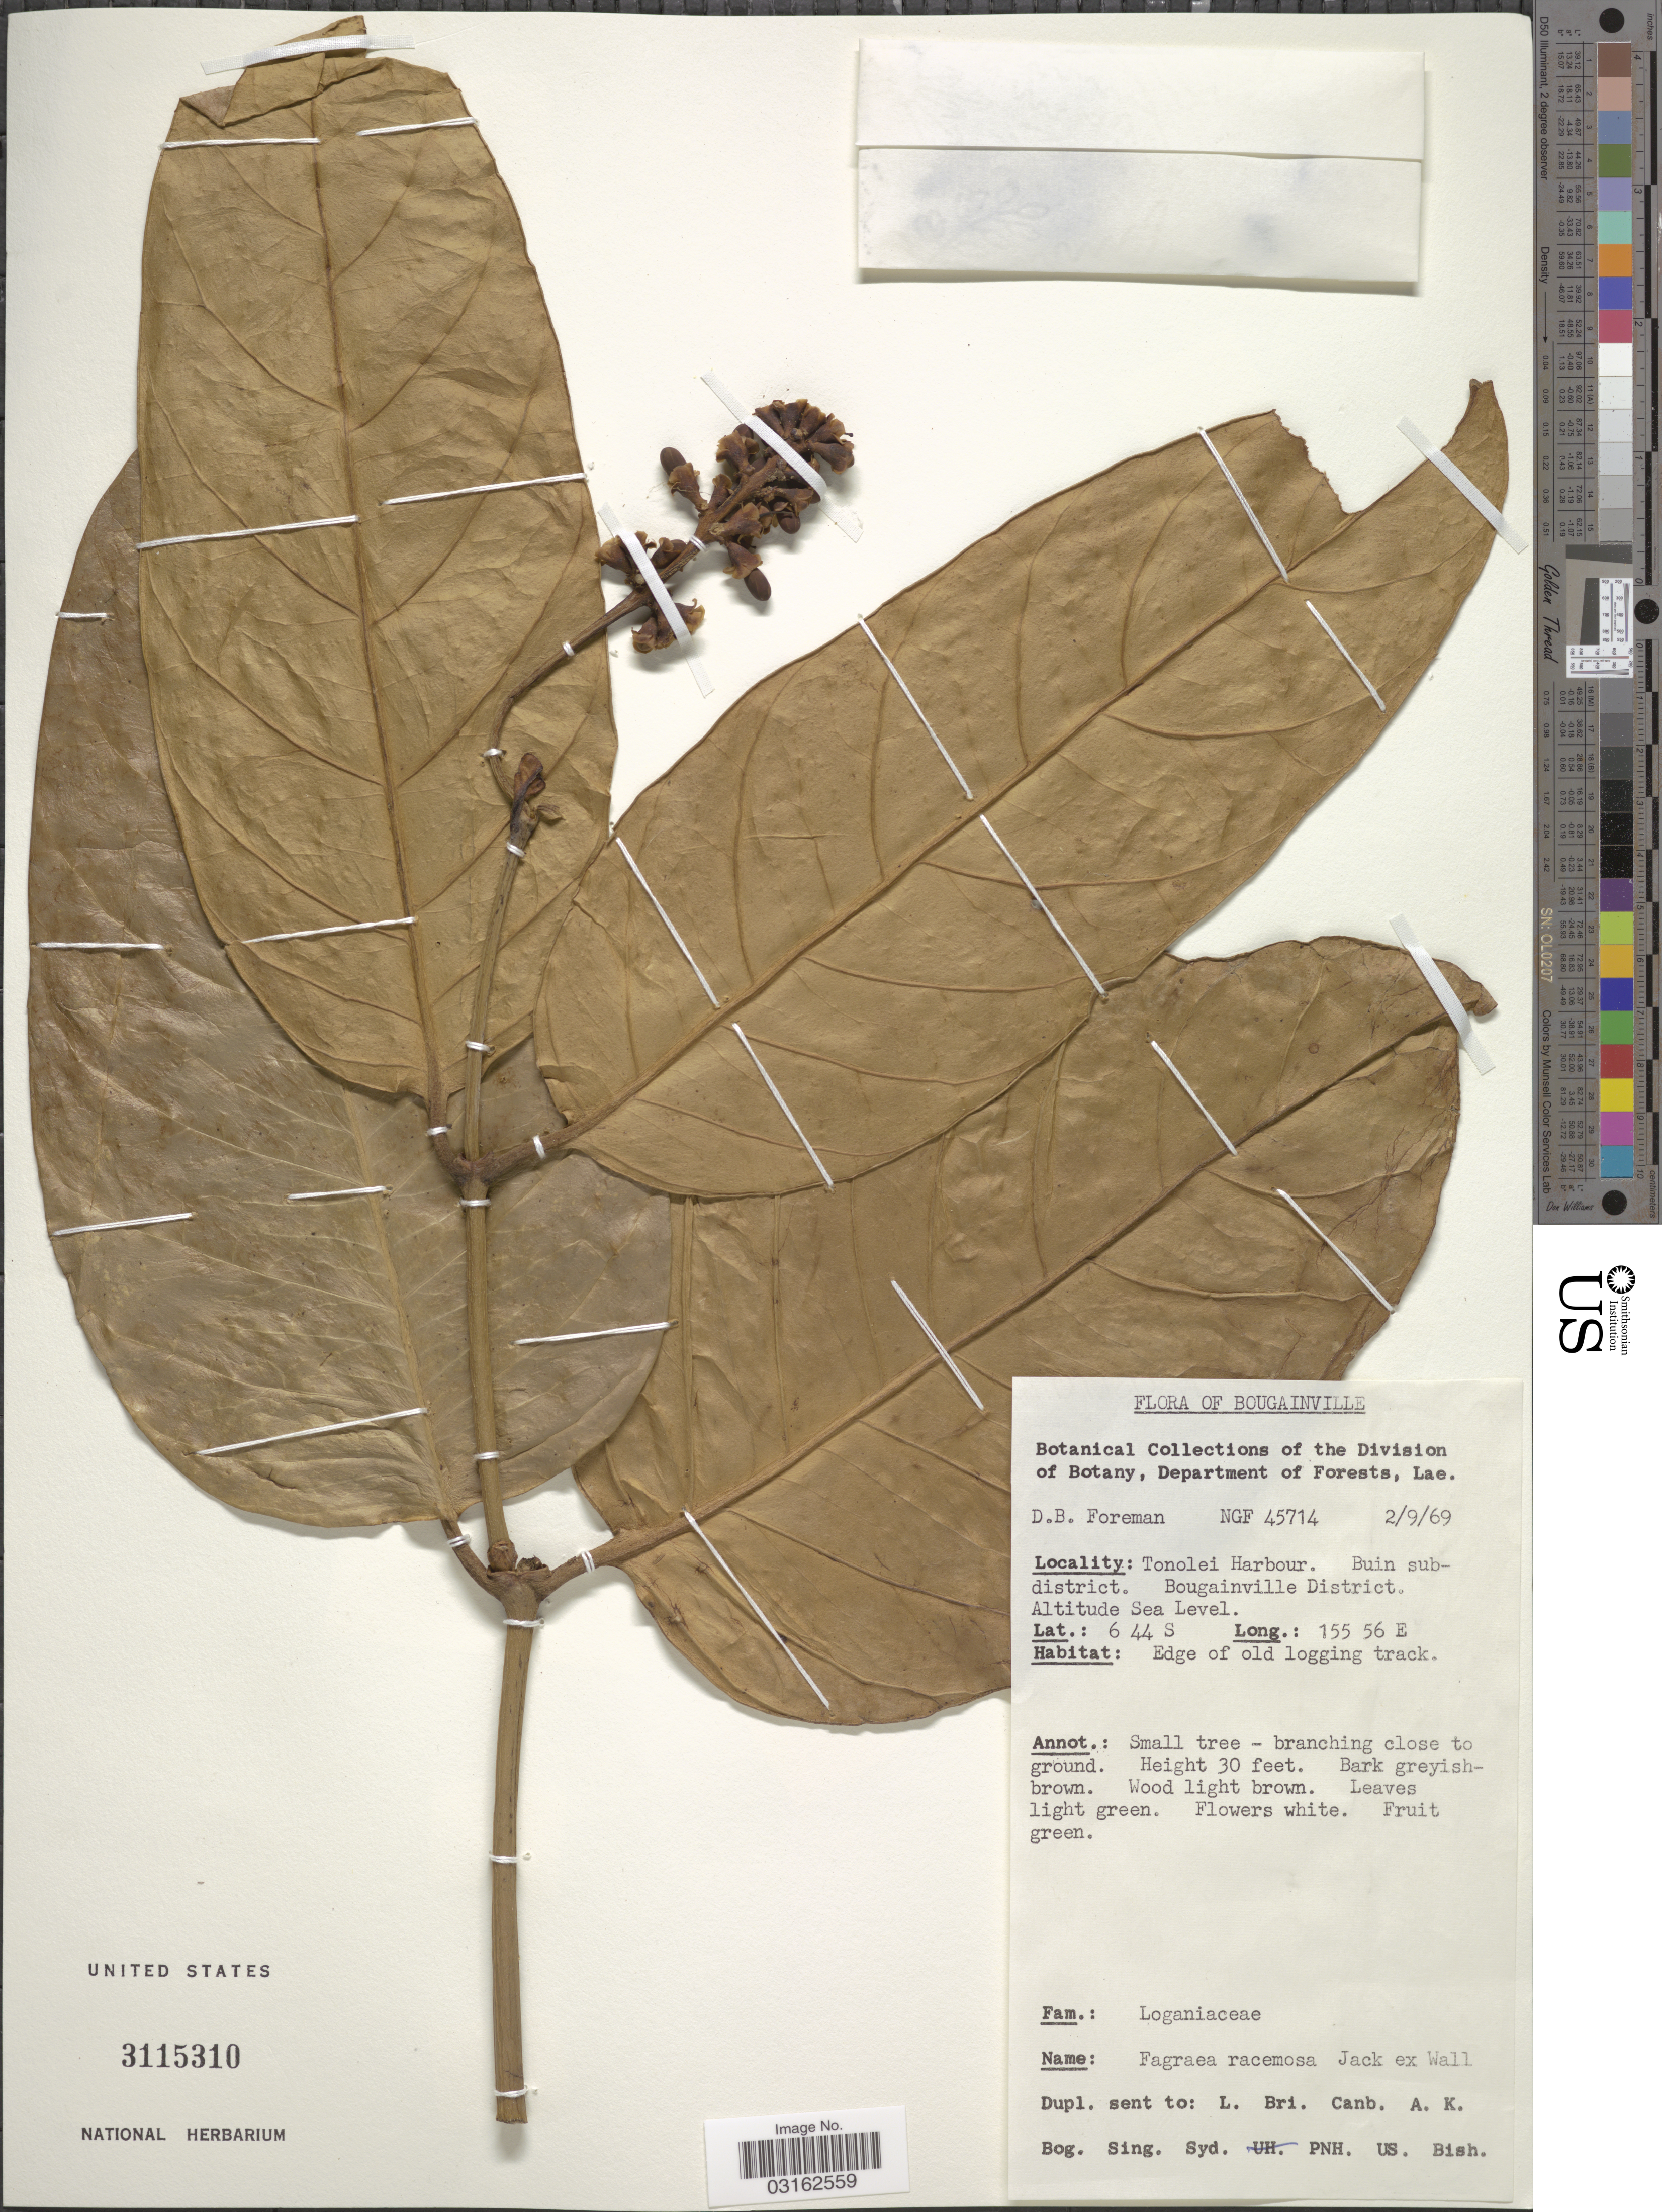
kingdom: Plantae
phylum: Tracheophyta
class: Magnoliopsida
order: Gentianales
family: Gentianaceae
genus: Fagraea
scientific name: Fagraea racemosa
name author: Jack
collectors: D. Foreman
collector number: NGF45714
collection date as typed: Transcribed d/m/y: 2/9/69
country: Papua New Guinea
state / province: Bougainville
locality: Bougainville. Tonolei Harbour. Buin subdistrict. Bougainville District.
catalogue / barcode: US 3115310